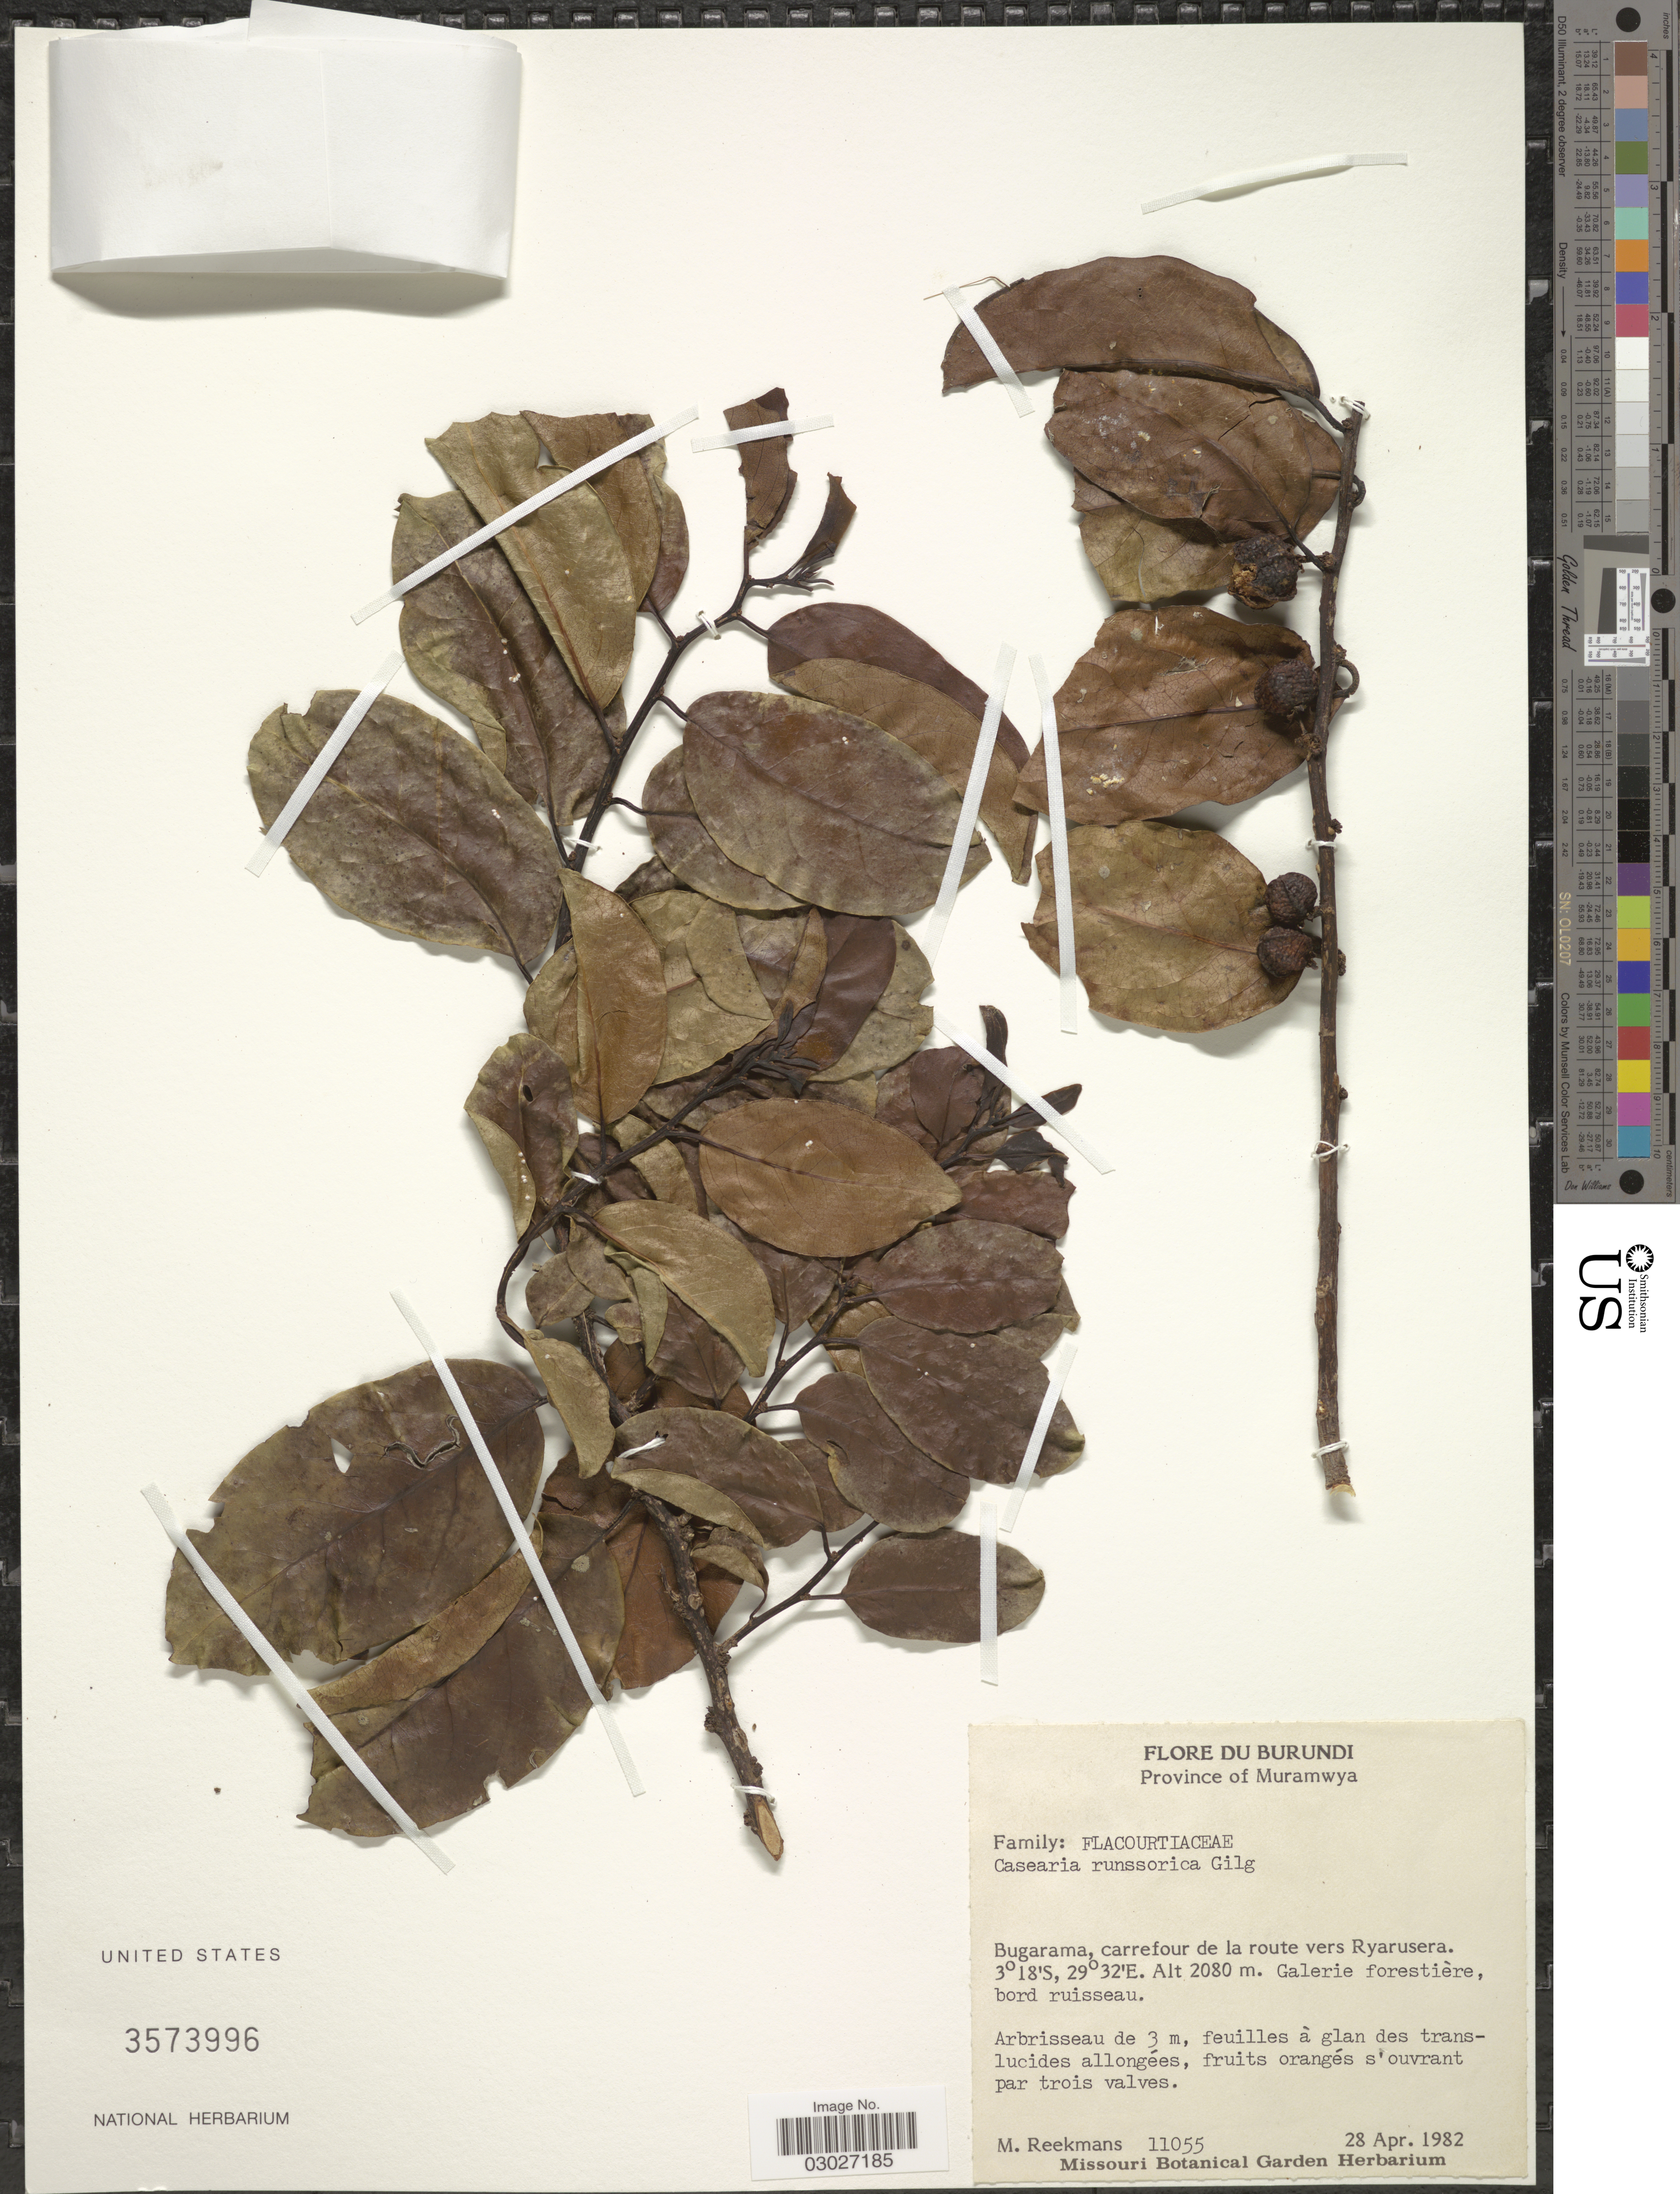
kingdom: Plantae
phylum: Tracheophyta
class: Magnoliopsida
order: Malpighiales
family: Salicaceae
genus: Casearia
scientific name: Casearia runssorica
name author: Gilg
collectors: M. Reekmans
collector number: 11055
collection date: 1982-04-28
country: Burundi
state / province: Muramvya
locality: Bugarama, carrefour de la route vers Ryarusera.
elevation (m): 2080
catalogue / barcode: US 3573996